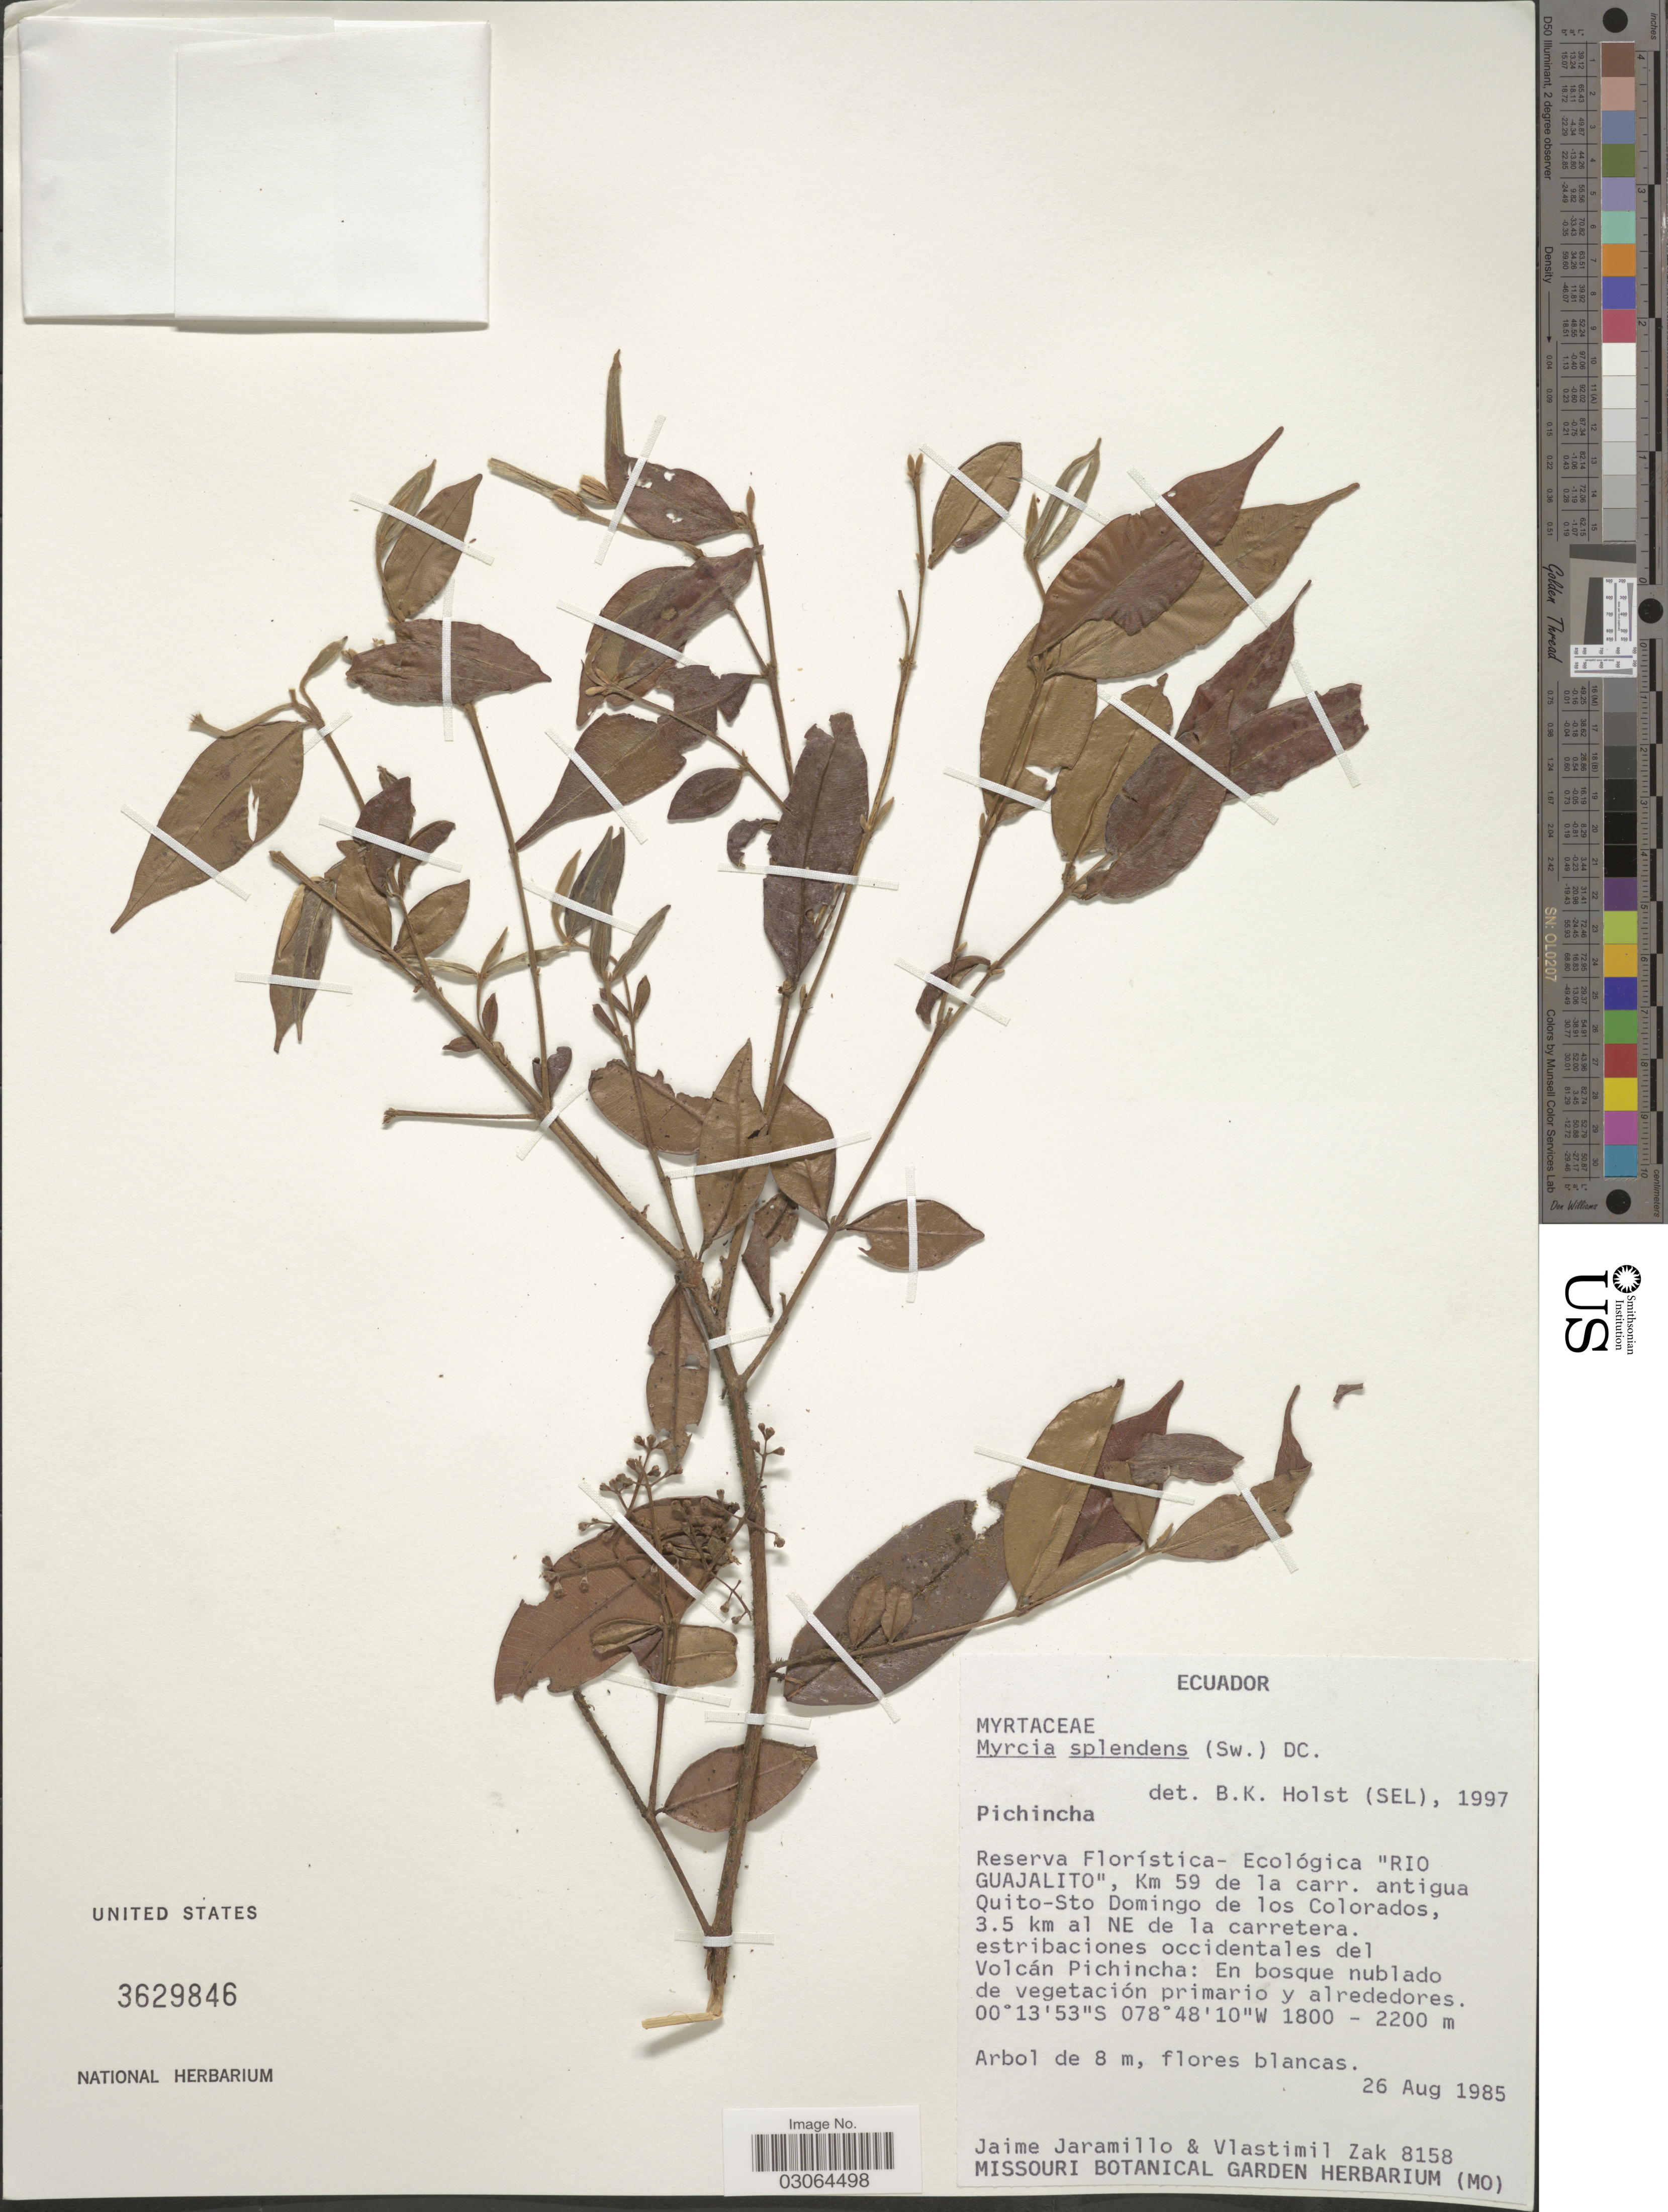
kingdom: Plantae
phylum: Tracheophyta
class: Magnoliopsida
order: Myrtales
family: Myrtaceae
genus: Myrcia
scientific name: Myrcia splendens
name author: (Sw.) DC.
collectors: J. Jaramillo & V. Zak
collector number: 8158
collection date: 1985-08-26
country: Ecuador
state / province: Pichincha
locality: Reserva Florística-Ecológica "Rio Guajalito", Km 59 de la carr. antigua Quito-Sto Domingo de los Colorados, 3.5 km al NE de la carretera. Estribaciones occidentales del Volcán Pichincha.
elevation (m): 1800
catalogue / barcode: US 3629846